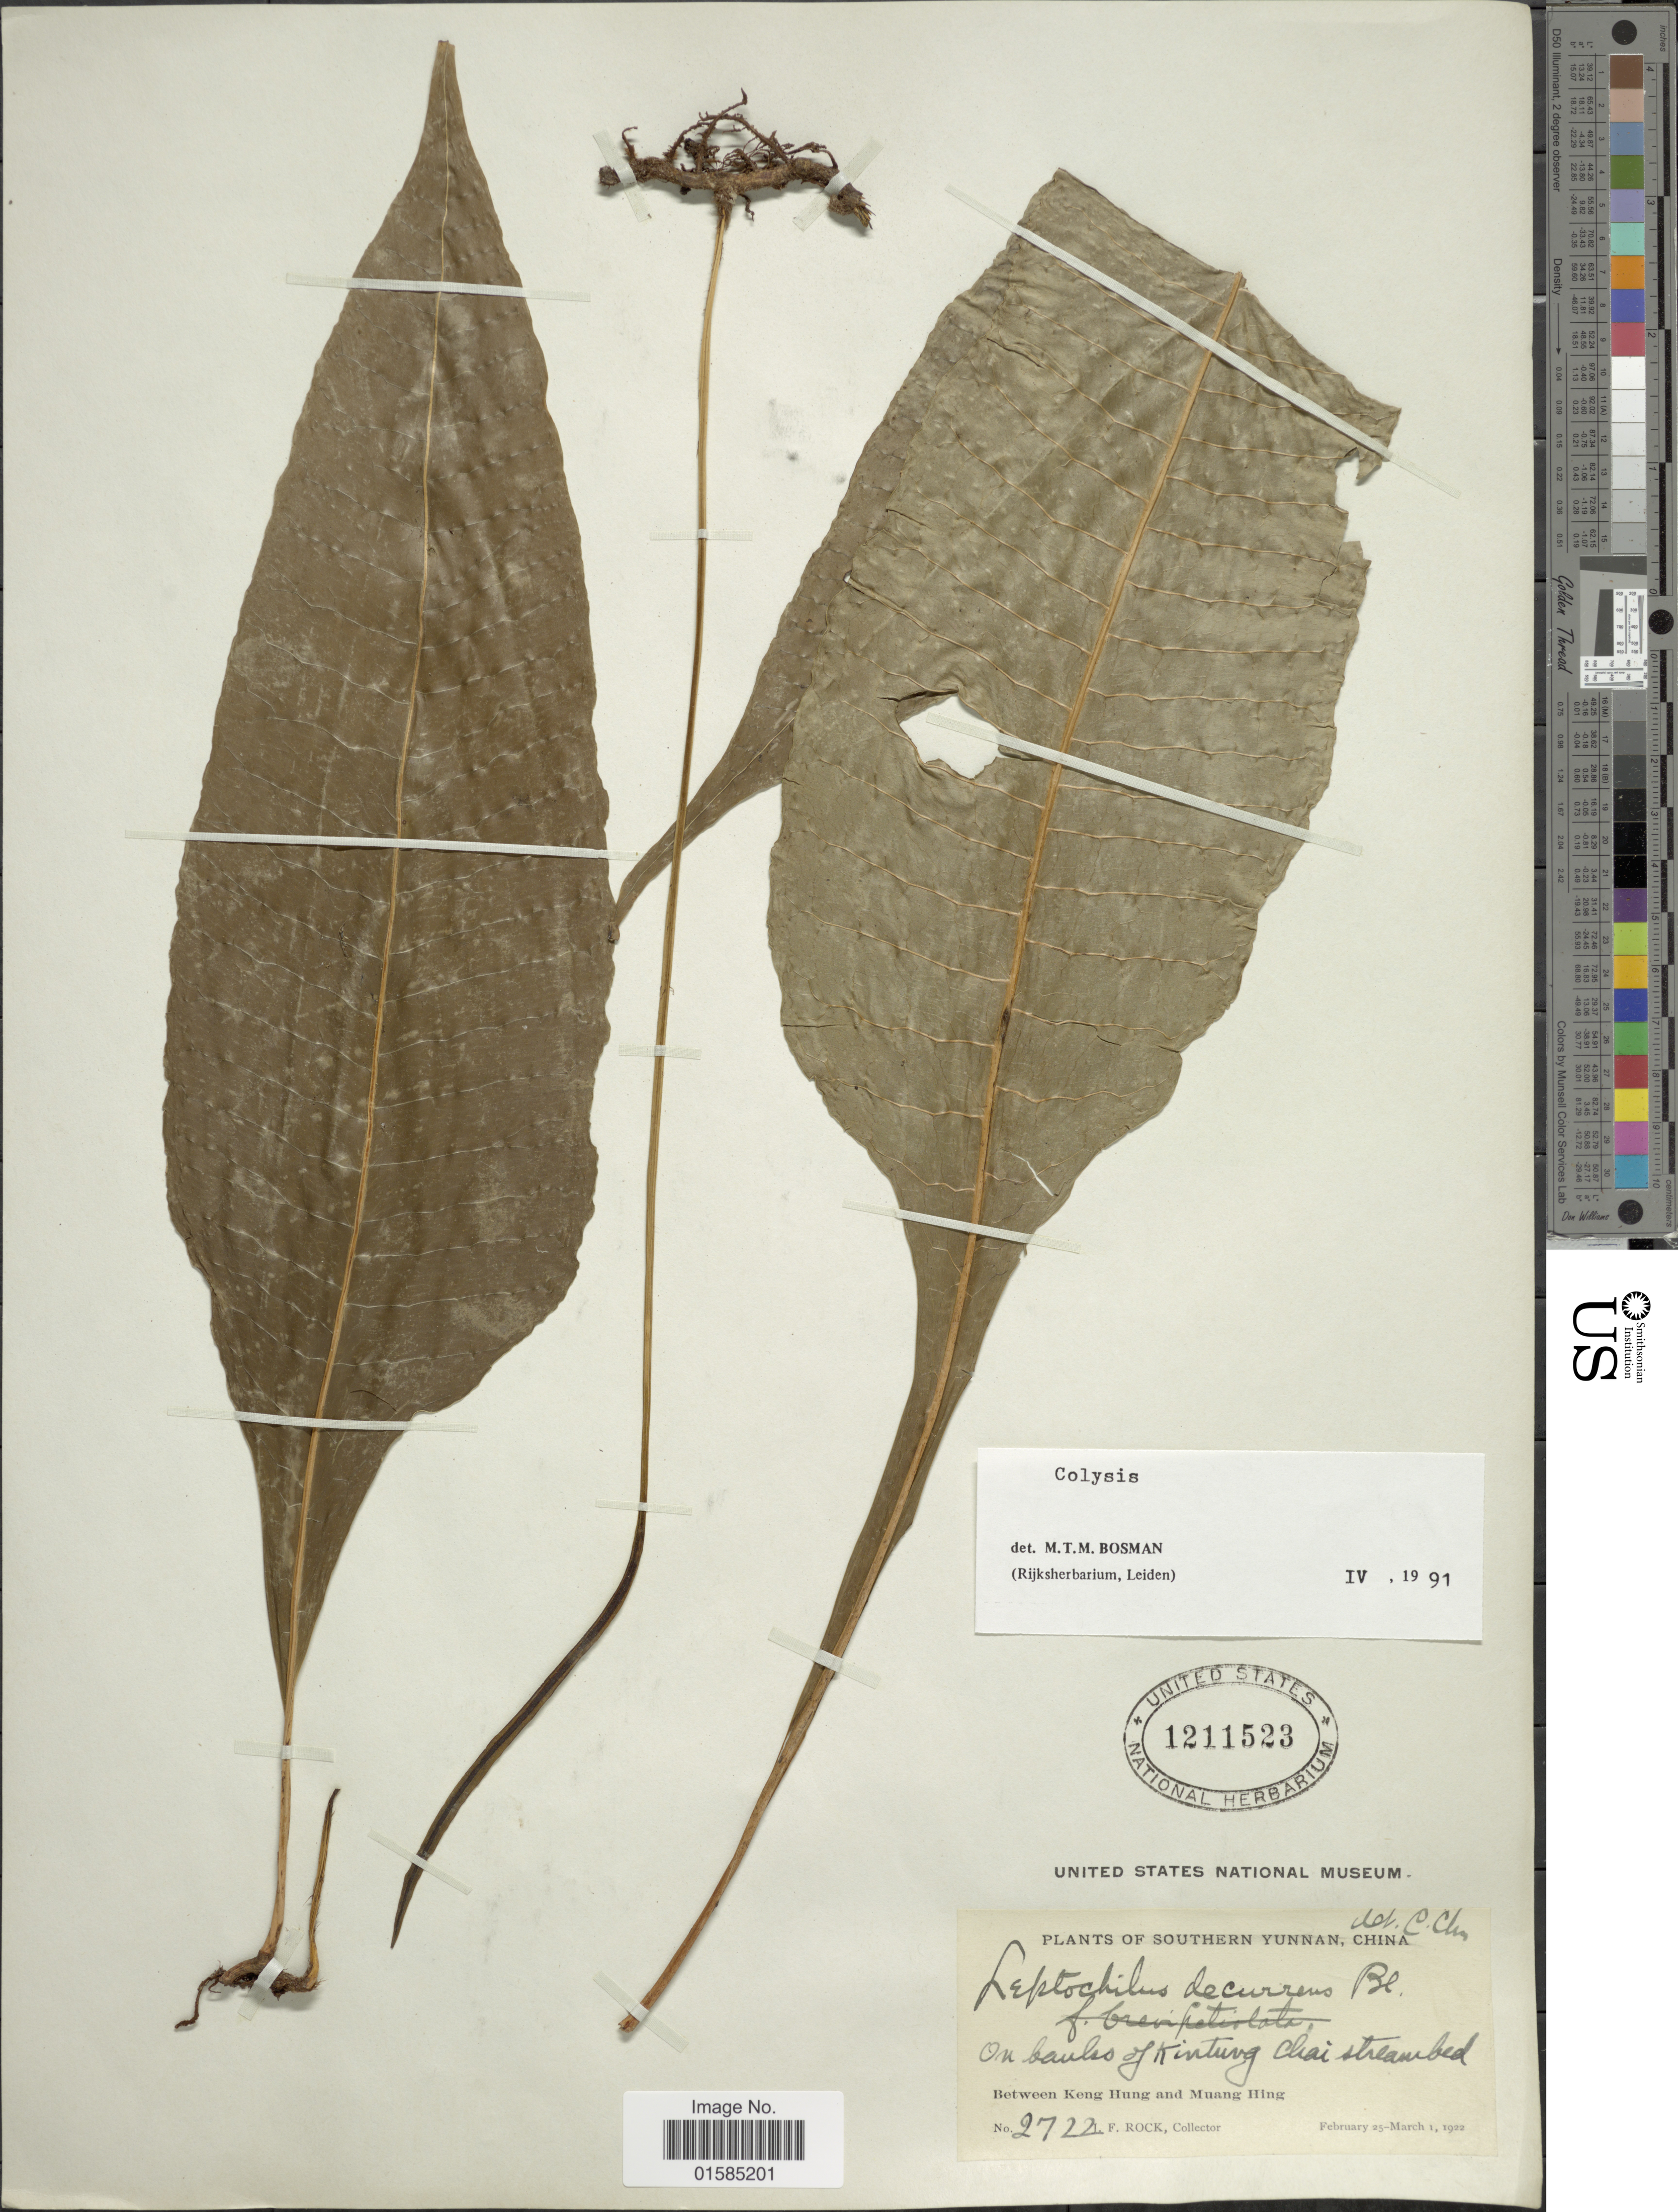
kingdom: Plantae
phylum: Tracheophyta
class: Polypodiopsida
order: Polypodiales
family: Polypodiaceae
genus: Leptochilus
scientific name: Leptochilus decurrens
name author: Blume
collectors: J. Rock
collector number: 2722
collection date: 1922-02-25/1922-03-01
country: China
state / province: Yunnan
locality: Southern Yunnan, China, between Keng Hung and Muang Hing, on banks of Kintung Chai streambed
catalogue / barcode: US 1211523